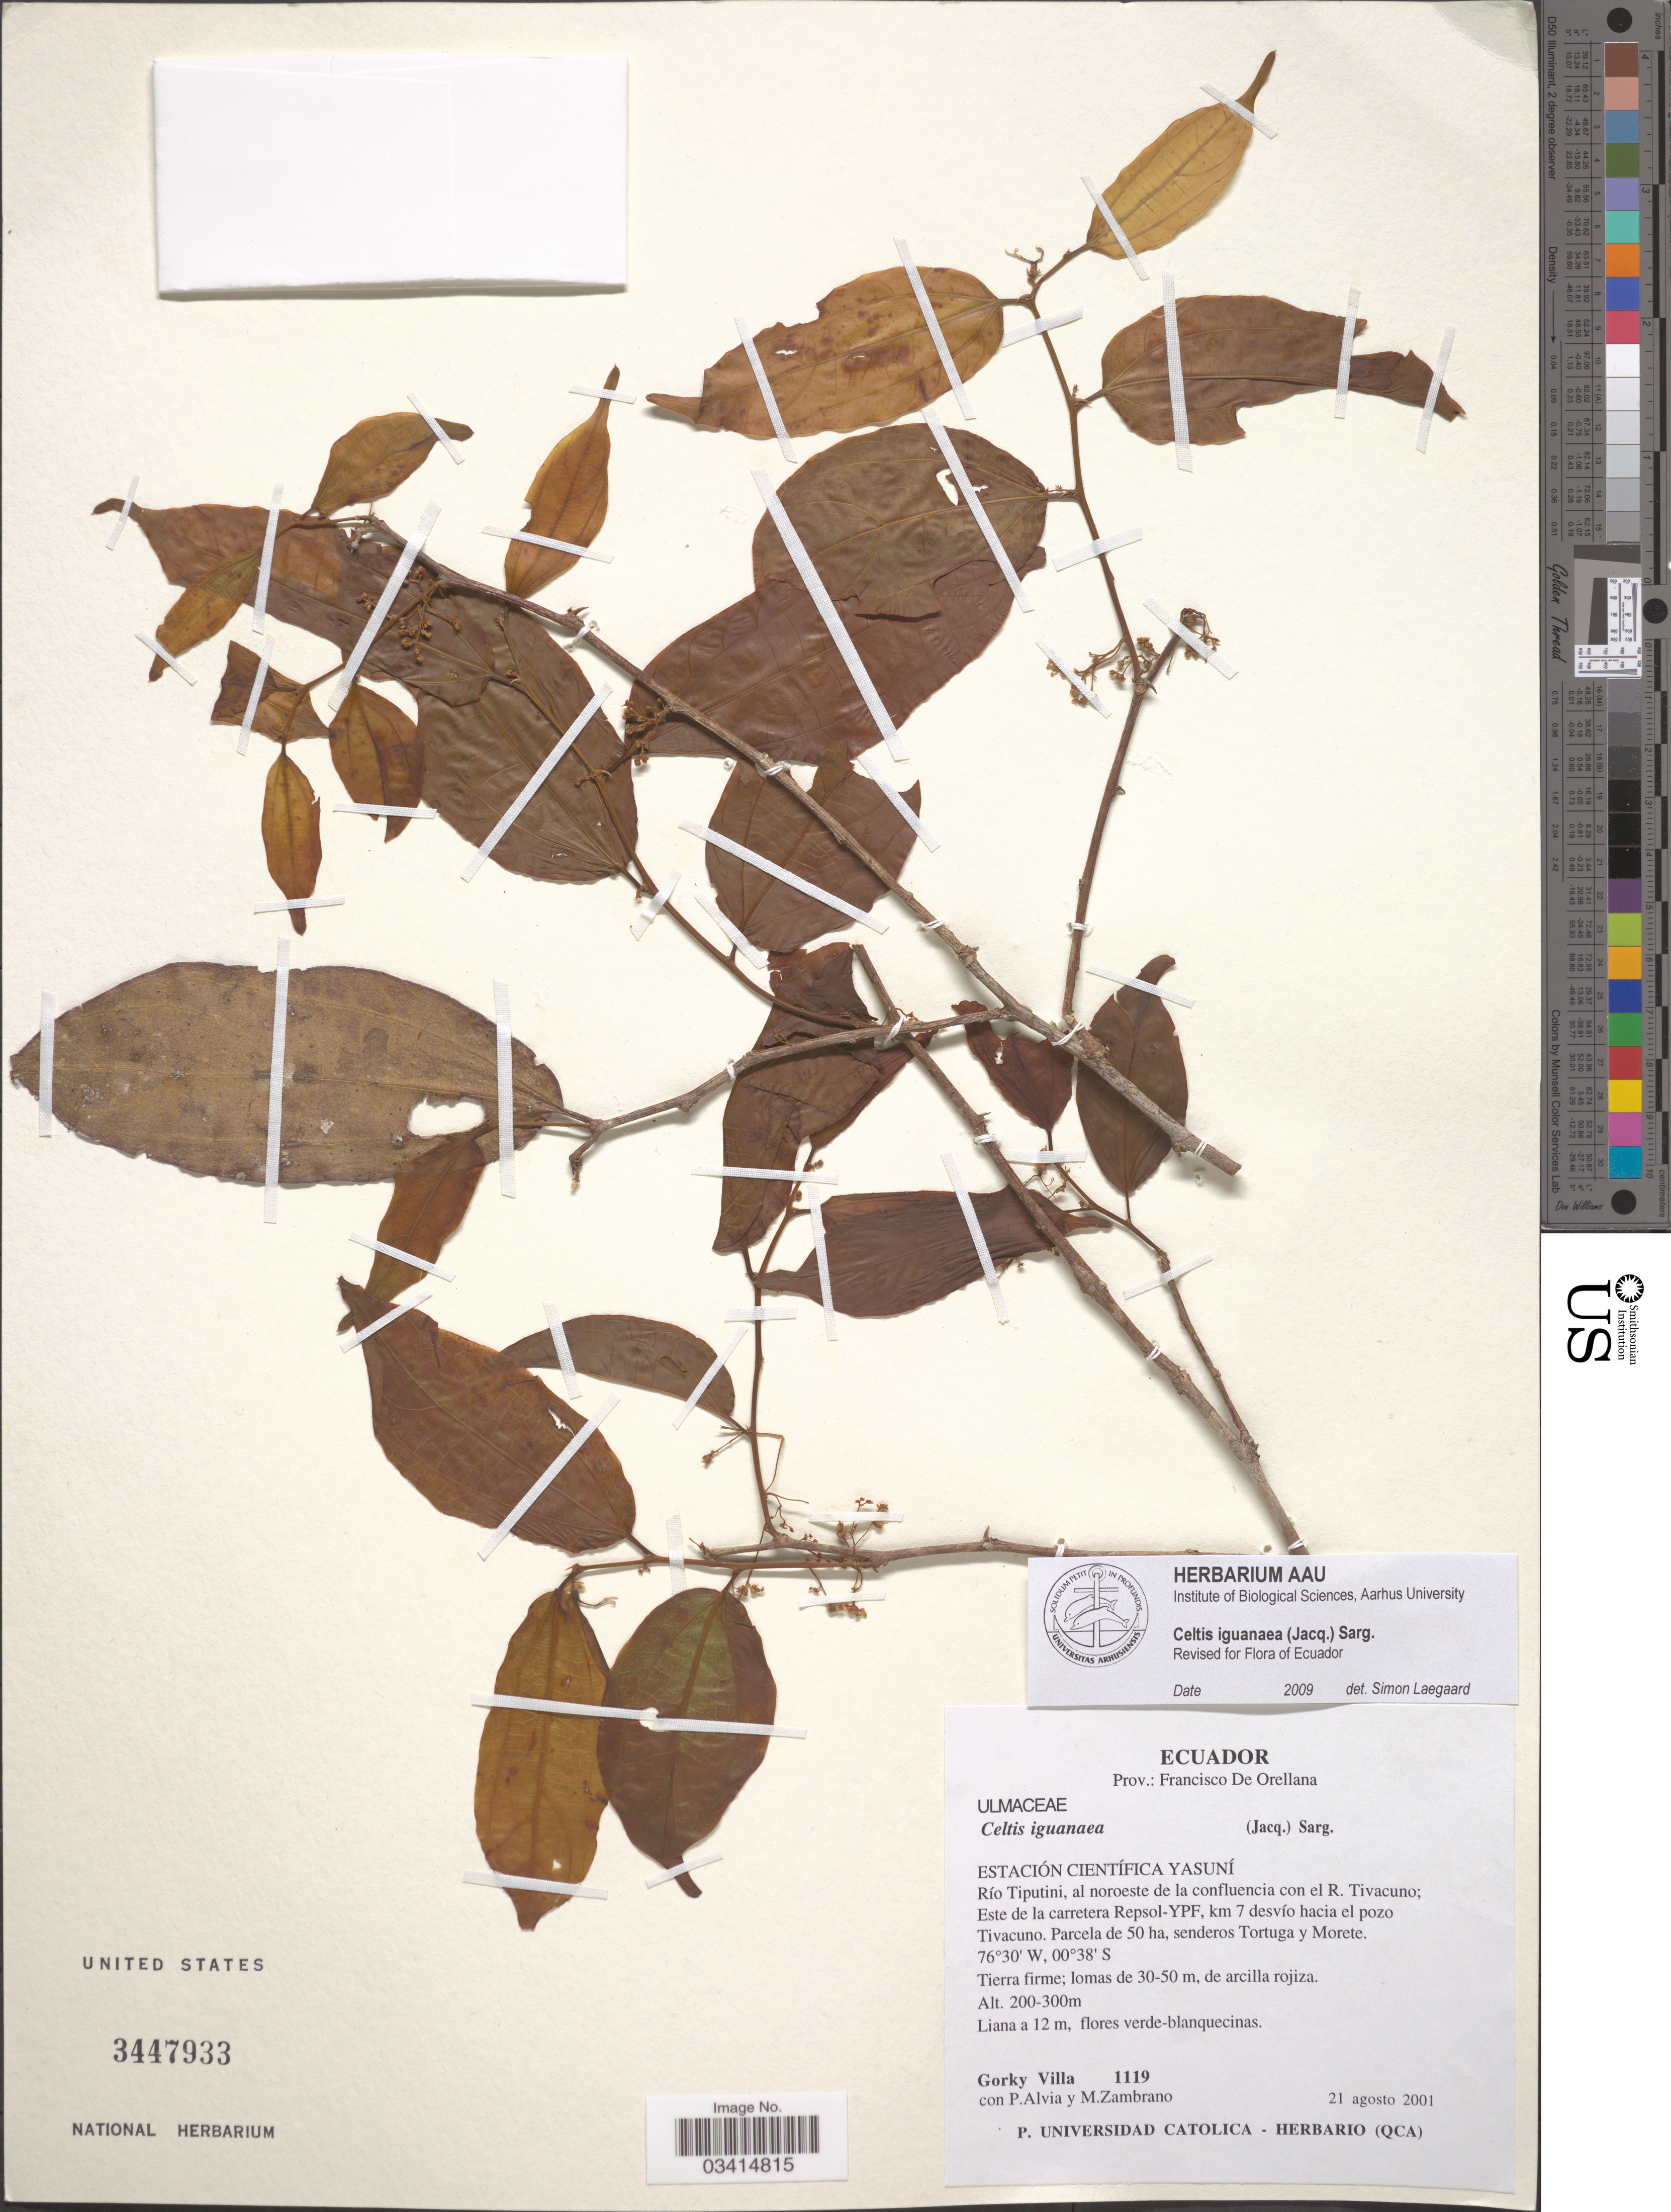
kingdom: Plantae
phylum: Tracheophyta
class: Magnoliopsida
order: Rosales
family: Cannabaceae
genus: Celtis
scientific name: Celtis iguanaea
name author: (Jacq.) Sarg.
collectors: G. Villa, P. Alvia & M. Zambrano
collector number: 1119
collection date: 2001-08-21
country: Ecuador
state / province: Orellana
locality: Prov. Francisco De Orellana. Río Tiputini, al noroeste de la confluencia con el R. Tivacuno; Este de la carretera Repsol-YPF, km 7 devío hacia el pozo Tivacuno. Parcela de 50 ha, senderos Tortuga y Morete.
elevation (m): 200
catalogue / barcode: US 3447933